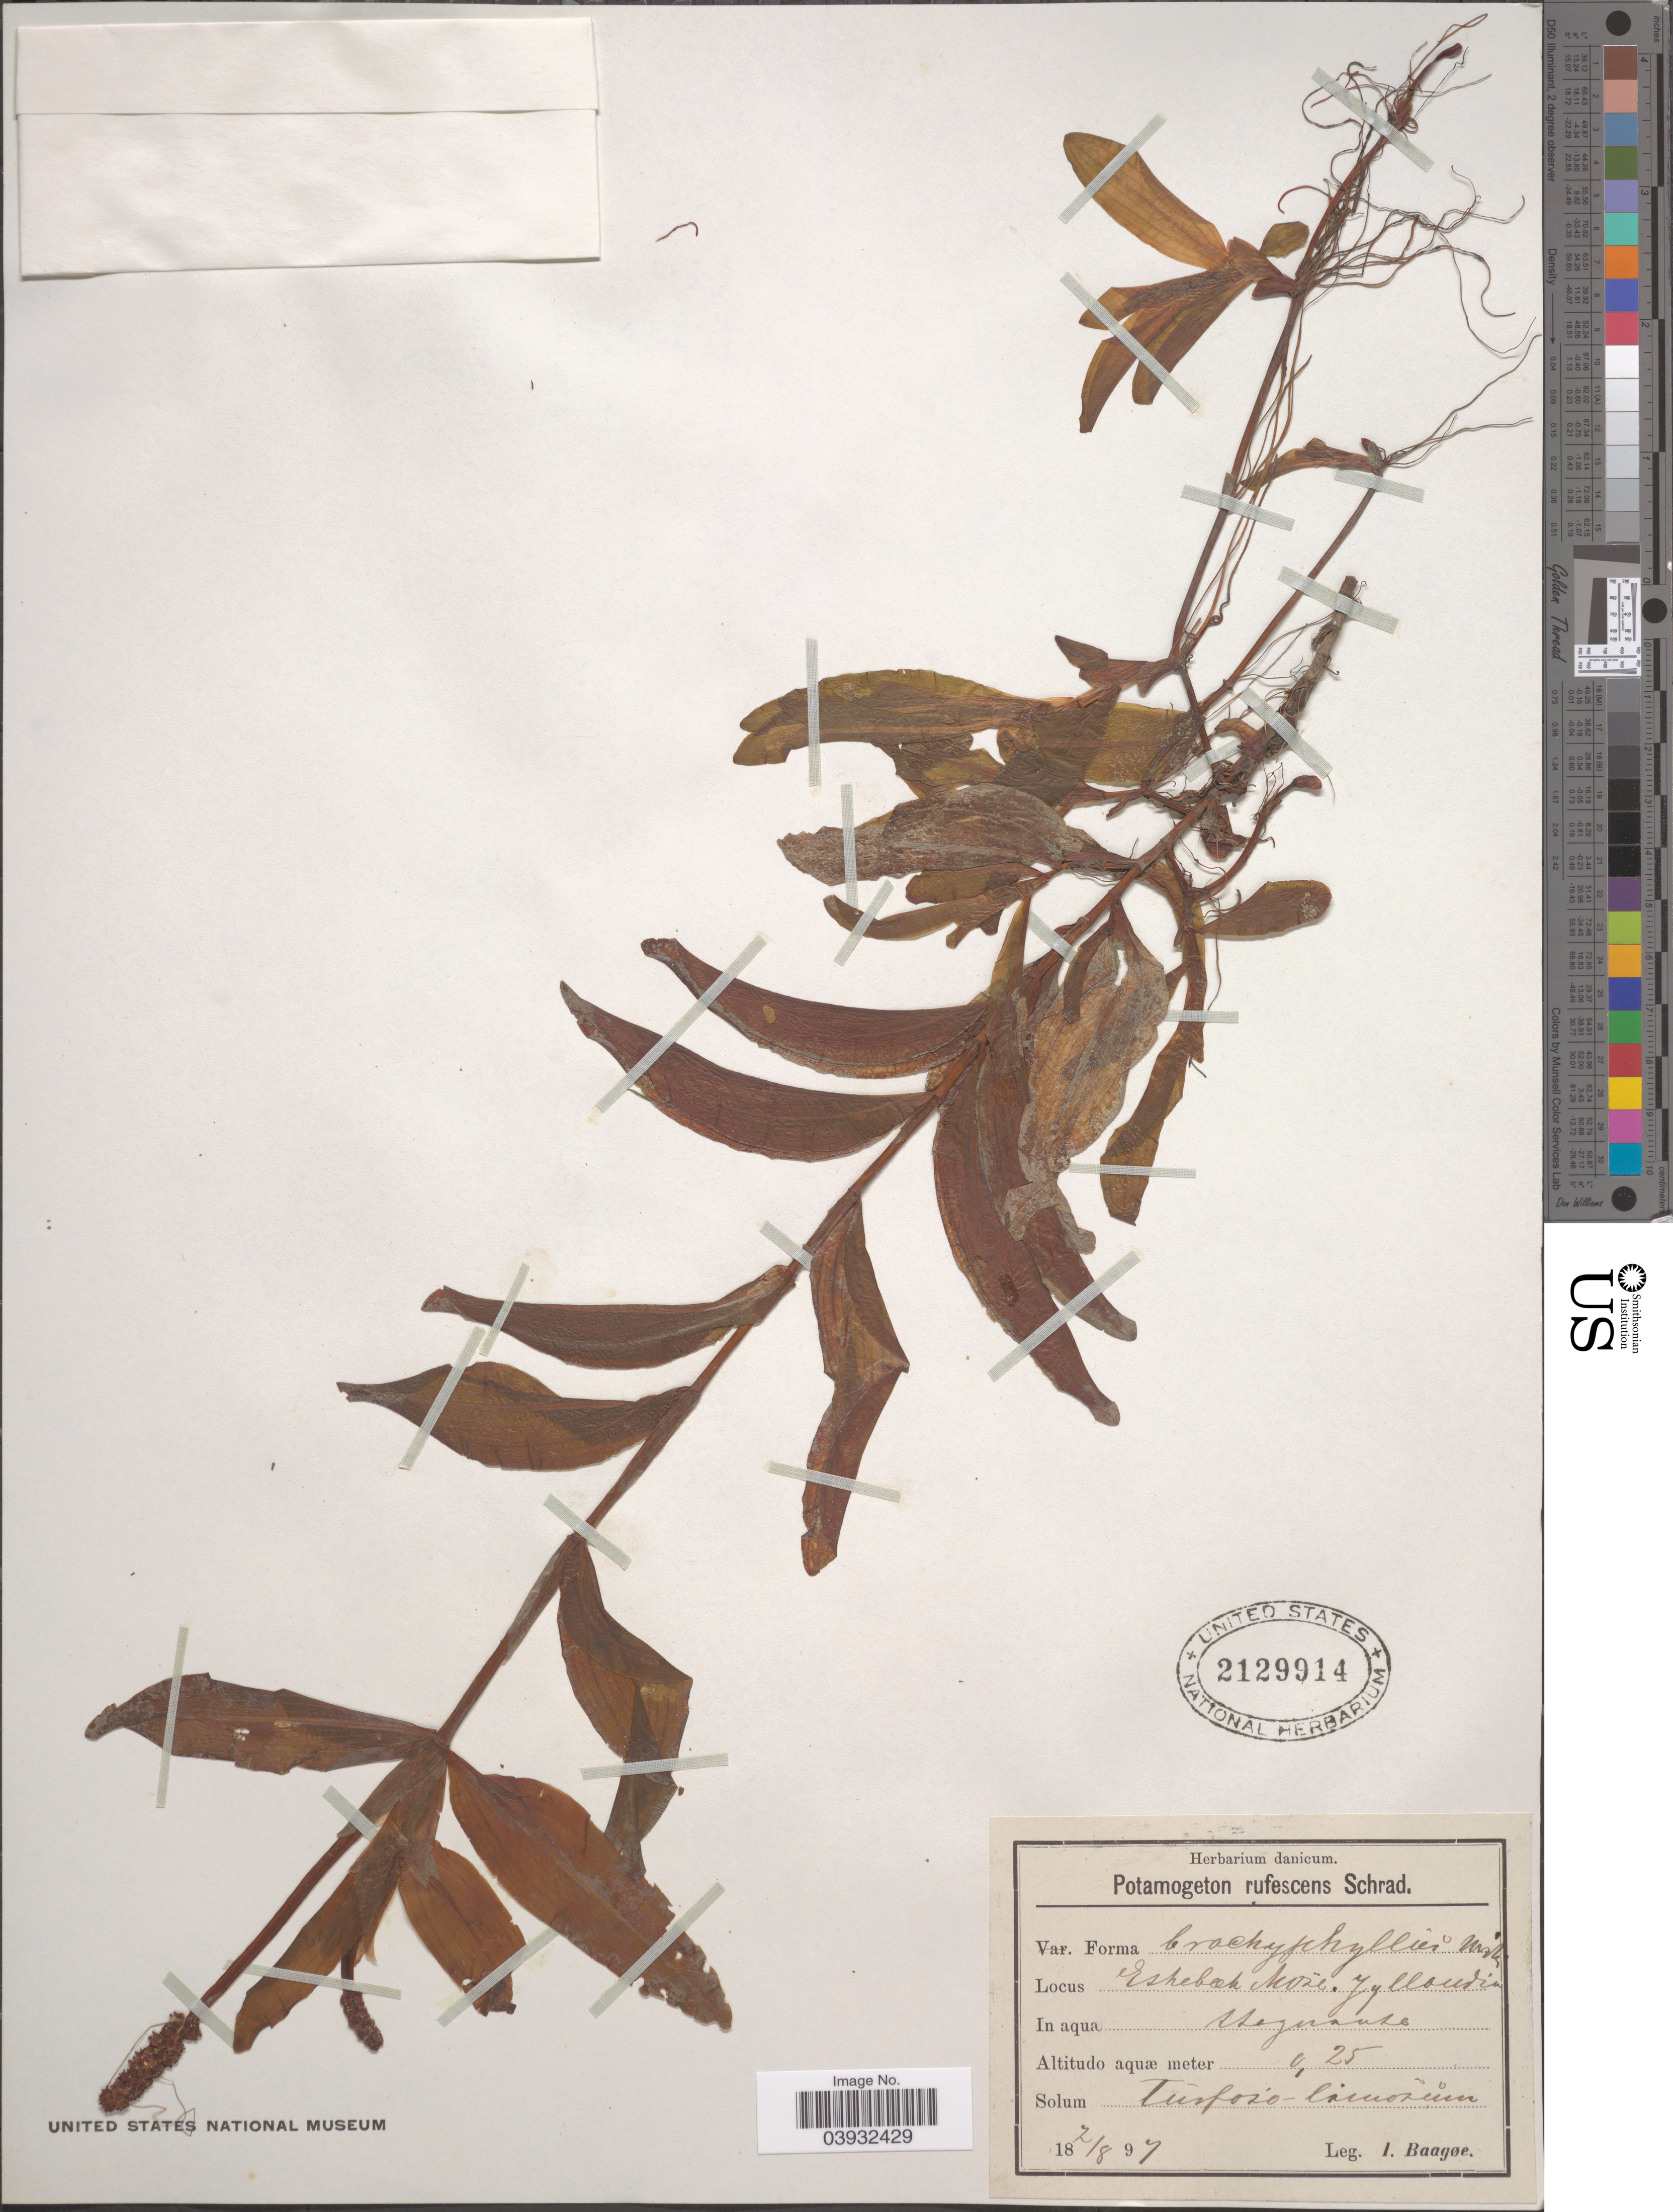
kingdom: Plantae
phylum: Tracheophyta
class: Liliopsida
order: Alismatales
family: Potamogetonaceae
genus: Potamogeton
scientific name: Potamogeton rufescens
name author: Schrad.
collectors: I. Baagøe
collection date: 1897-08-02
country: Denmark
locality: Eskebeek Moze. Jyllandia.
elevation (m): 0.25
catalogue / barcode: US 2129914